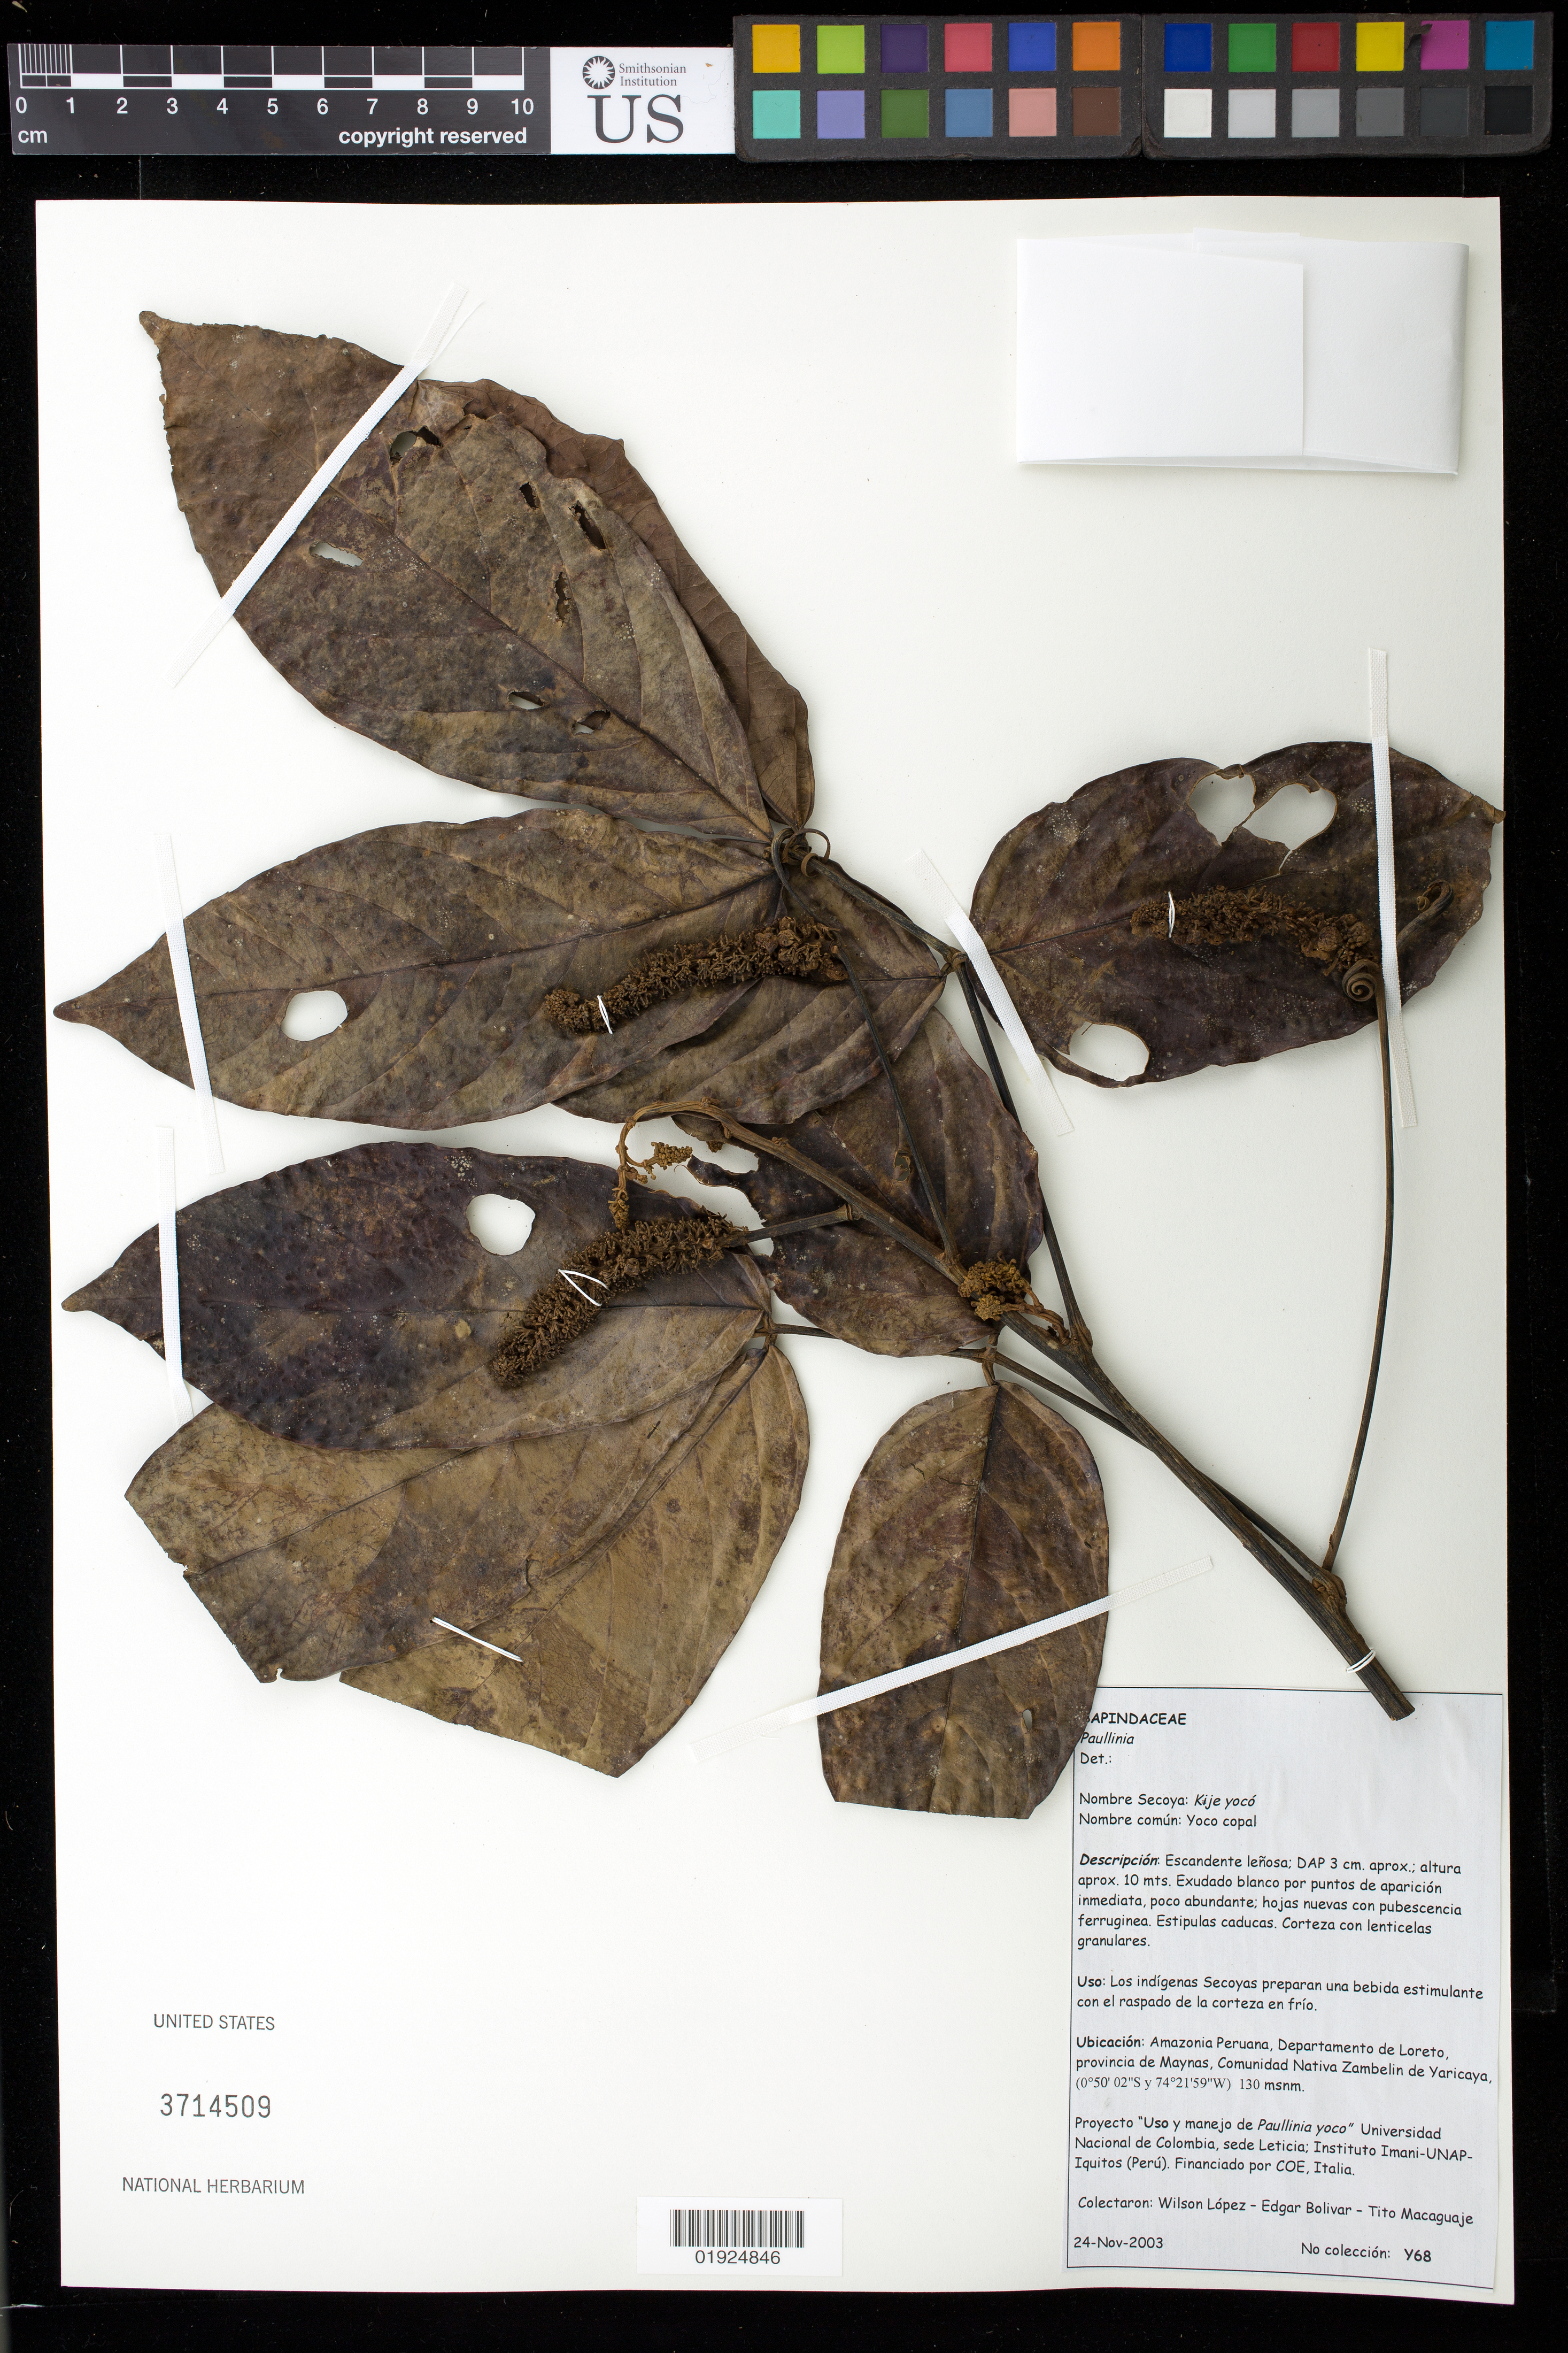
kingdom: Plantae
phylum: Tracheophyta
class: Magnoliopsida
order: Sapindales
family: Sapindaceae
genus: Paullinia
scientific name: Paullinia sp.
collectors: W. López, E. Bolivar & T. Macaguaje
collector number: Y68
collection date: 2003-11-24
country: Peru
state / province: Loreto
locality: Provincia Maynas, Comunidad Nativa Zambelin de Yaricaya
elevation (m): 130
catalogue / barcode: US 3714509